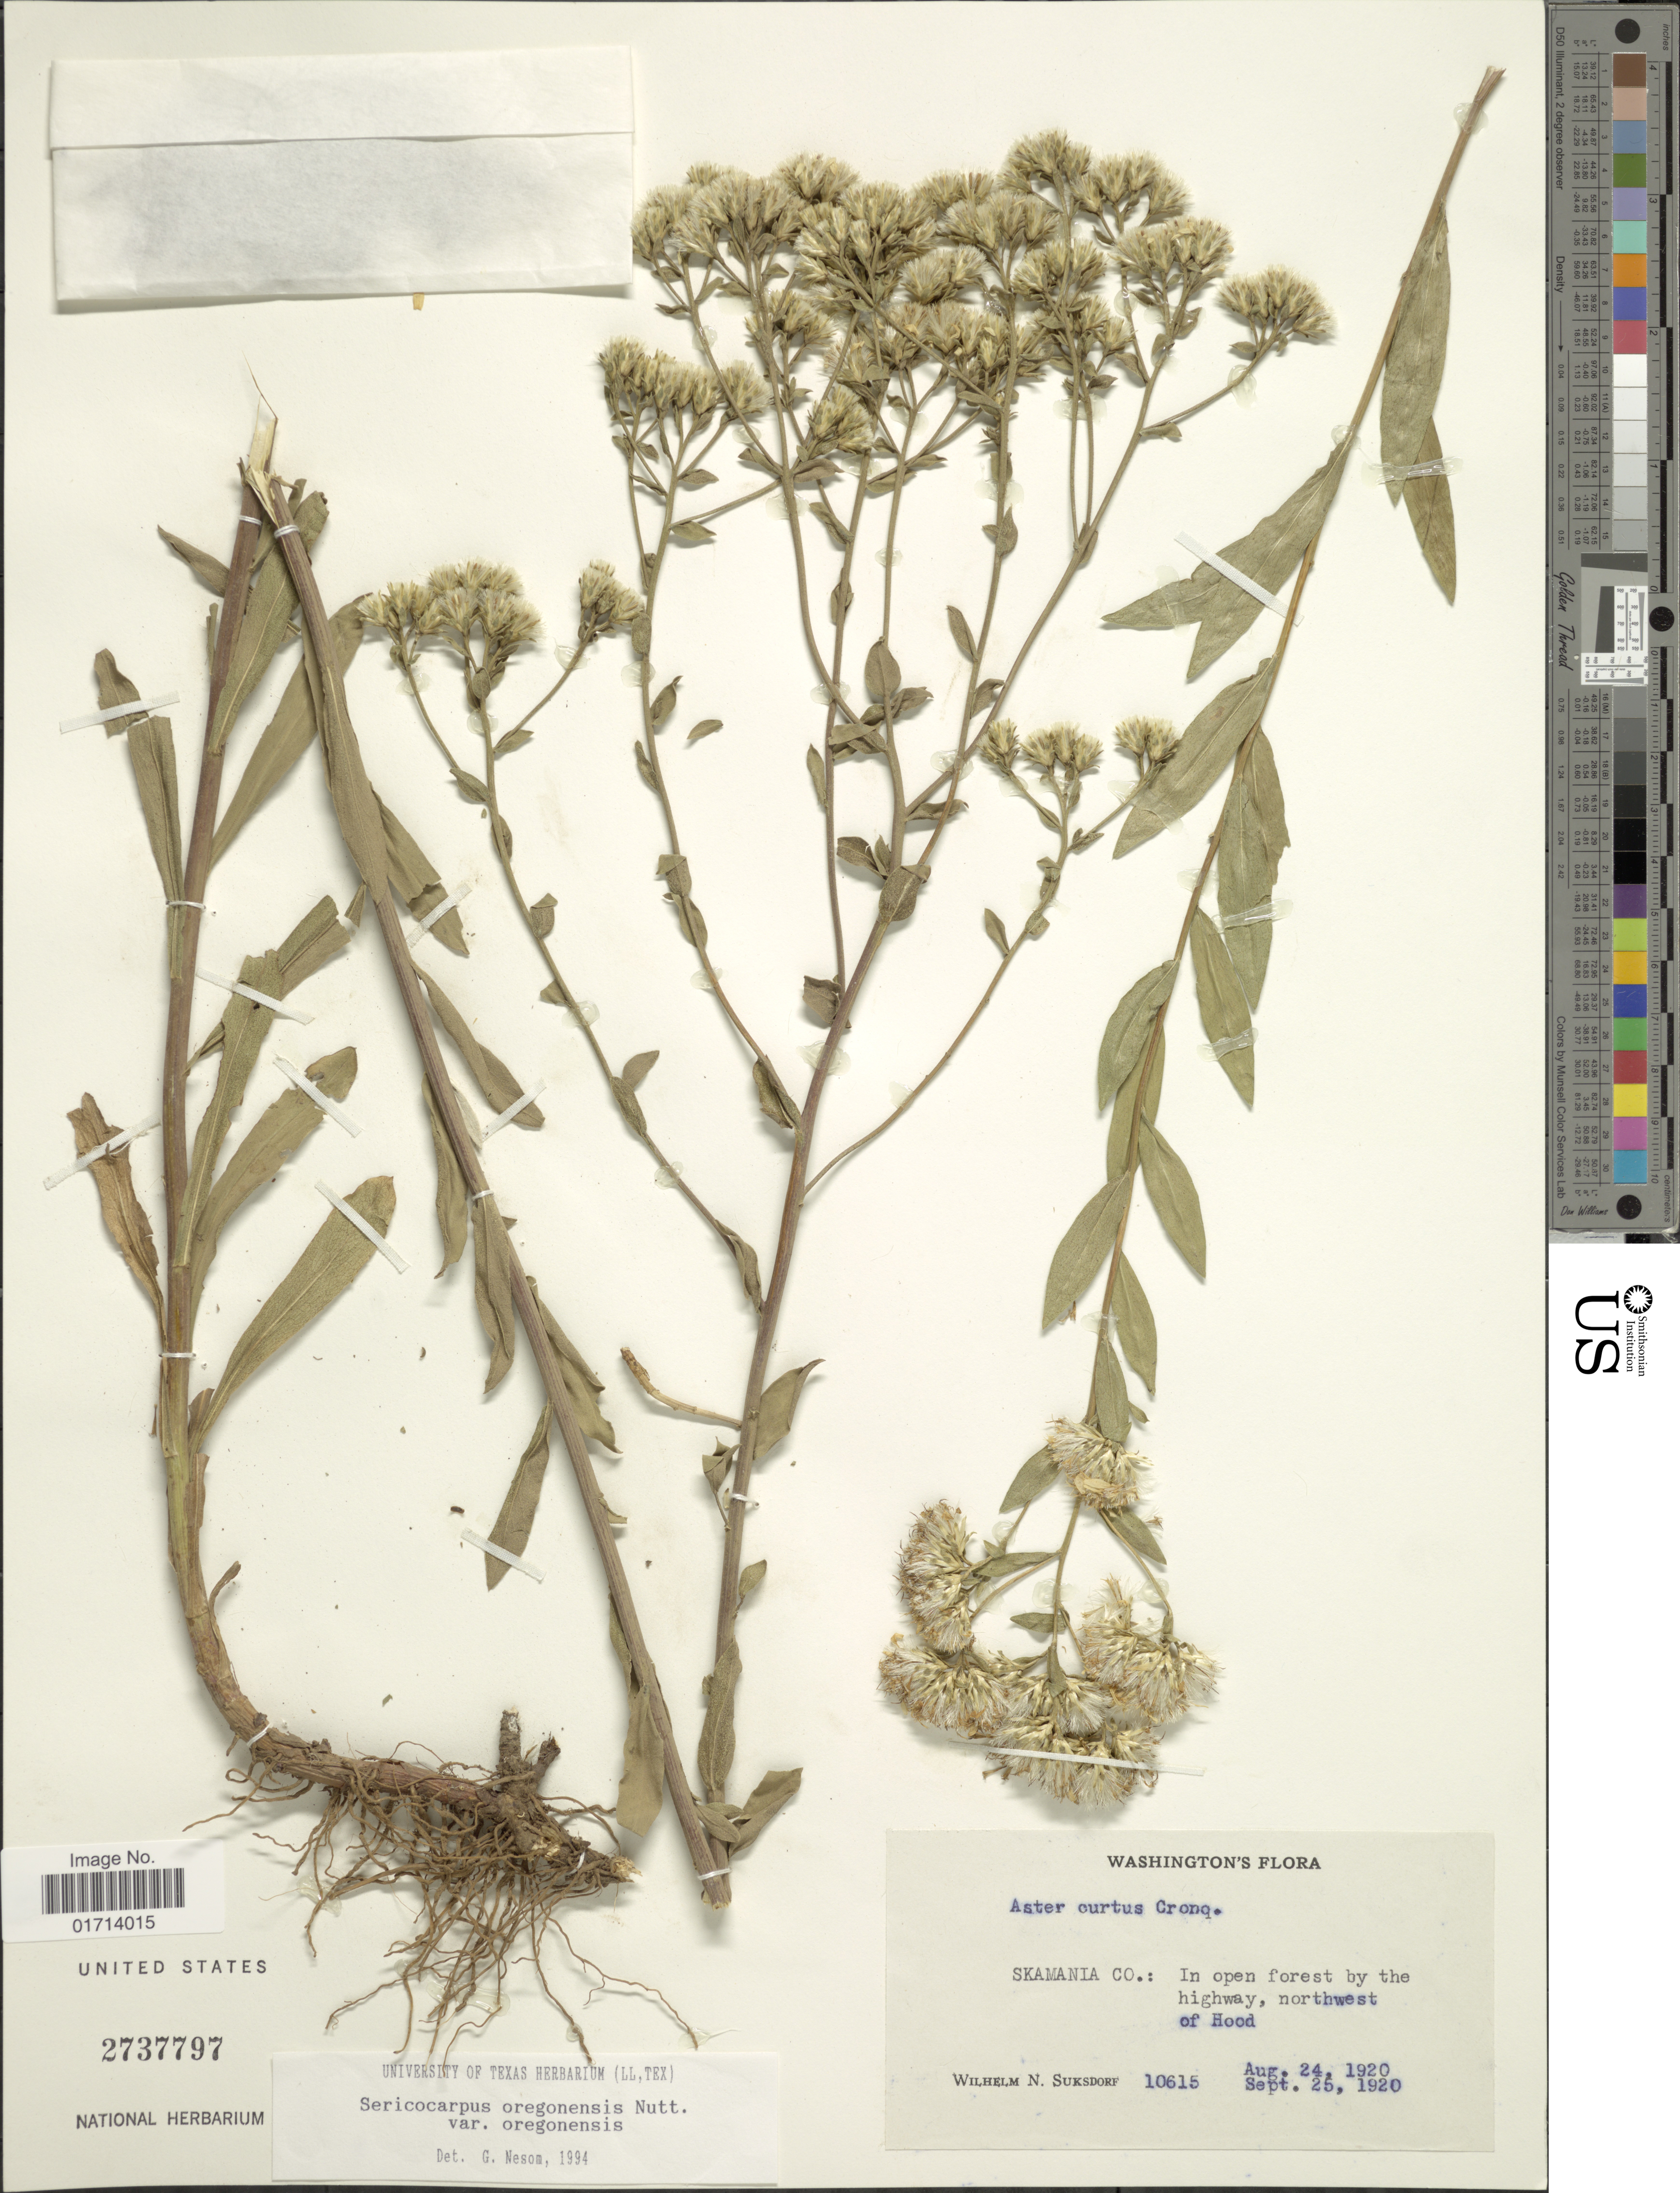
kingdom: Plantae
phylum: Tracheophyta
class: Magnoliopsida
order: Asterales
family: Asteraceae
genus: Sericocarpus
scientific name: Sericocarpus oregonensis var. oregonensis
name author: Nutt.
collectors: W. N. Suksdorf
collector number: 10615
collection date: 1920-08-24/1920-09-25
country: United States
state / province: Washington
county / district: Skamania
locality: Skamania Co.: in open forest by the highway, northwest of Hood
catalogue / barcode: US 2737797